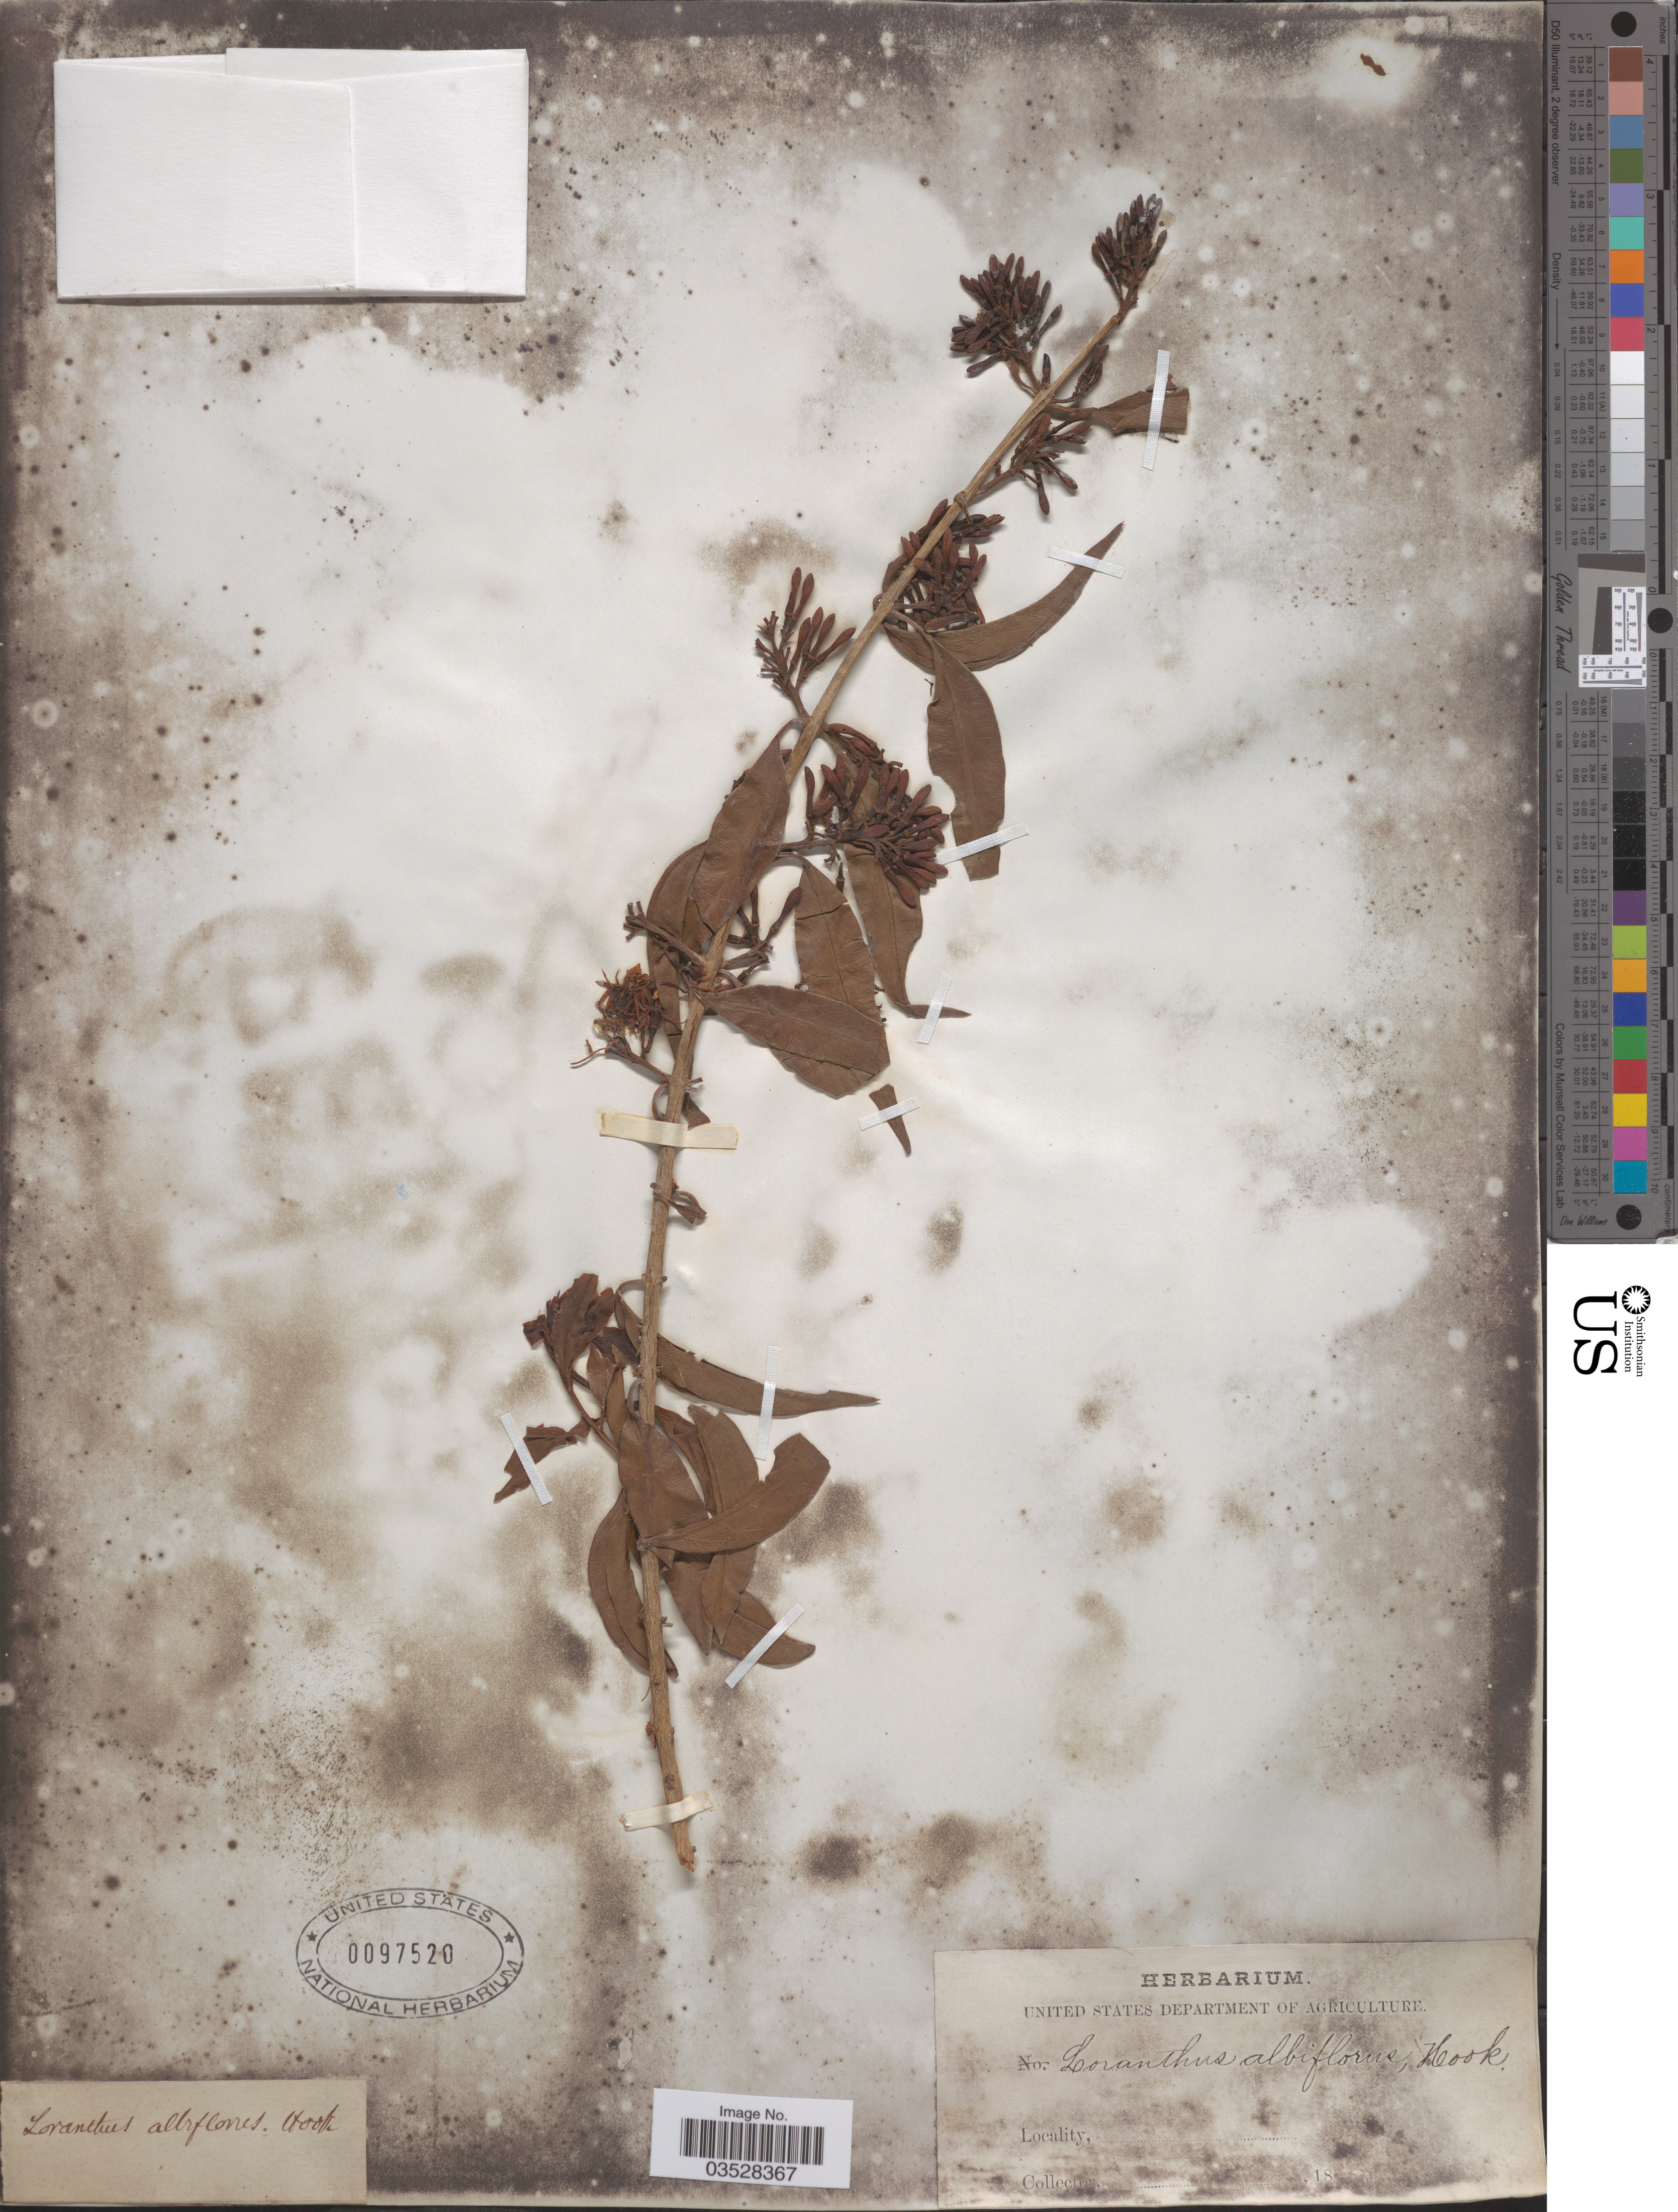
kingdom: Plantae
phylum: Tracheophyta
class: Magnoliopsida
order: Santalales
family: Loranthaceae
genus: Loranthus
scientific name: Loranthus albiflorus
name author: Hook.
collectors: Facchini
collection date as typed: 18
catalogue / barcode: US 97520